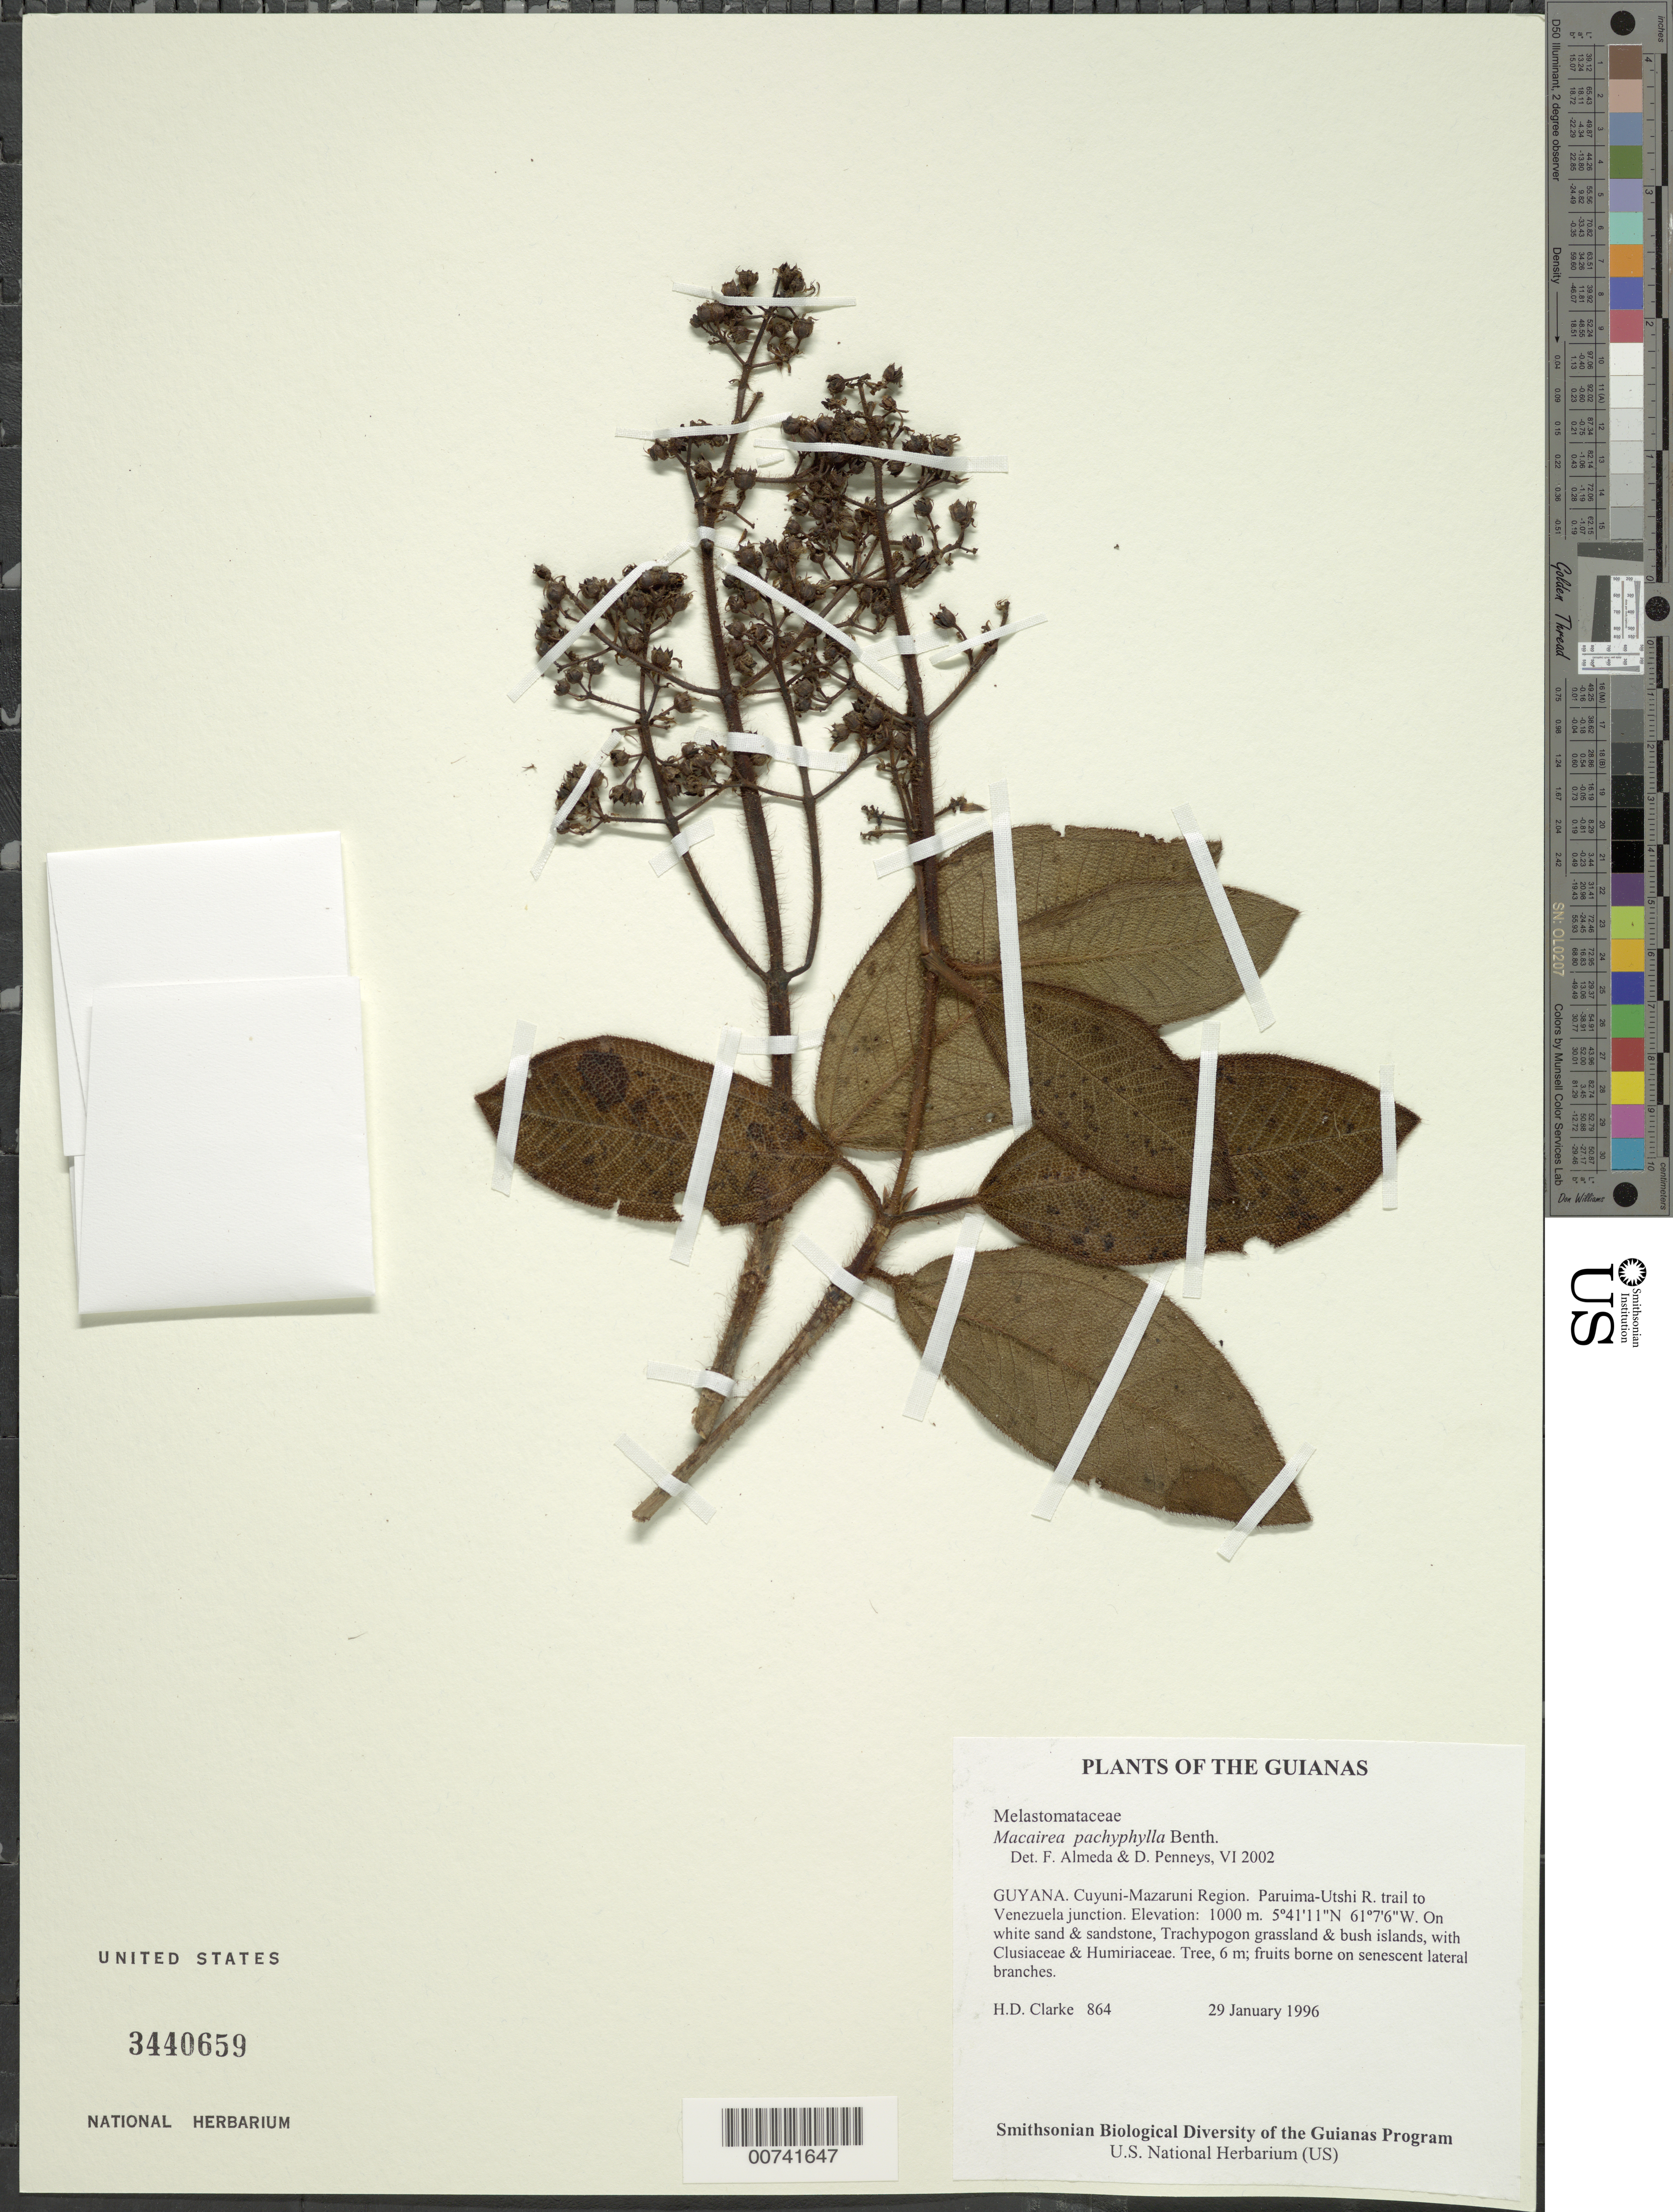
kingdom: Plantae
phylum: Tracheophyta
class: Magnoliopsida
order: Myrtales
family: Melastomataceae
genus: Macairea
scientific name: Macairea pachyphylla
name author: Benth.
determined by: Almeda, F.; Penneys, D. S.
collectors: H. D. Clarke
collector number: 864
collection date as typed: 29 January 1996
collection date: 1996-01-29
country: Guyana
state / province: Cuyuni-Mazaruni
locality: Paruima-Utshi R. trail to Venezuela junction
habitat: On white sand & sandstone, Trachypogon grassland & bush islands, with Clusiaceae & Humiriaceae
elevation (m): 1000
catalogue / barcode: US 3440659